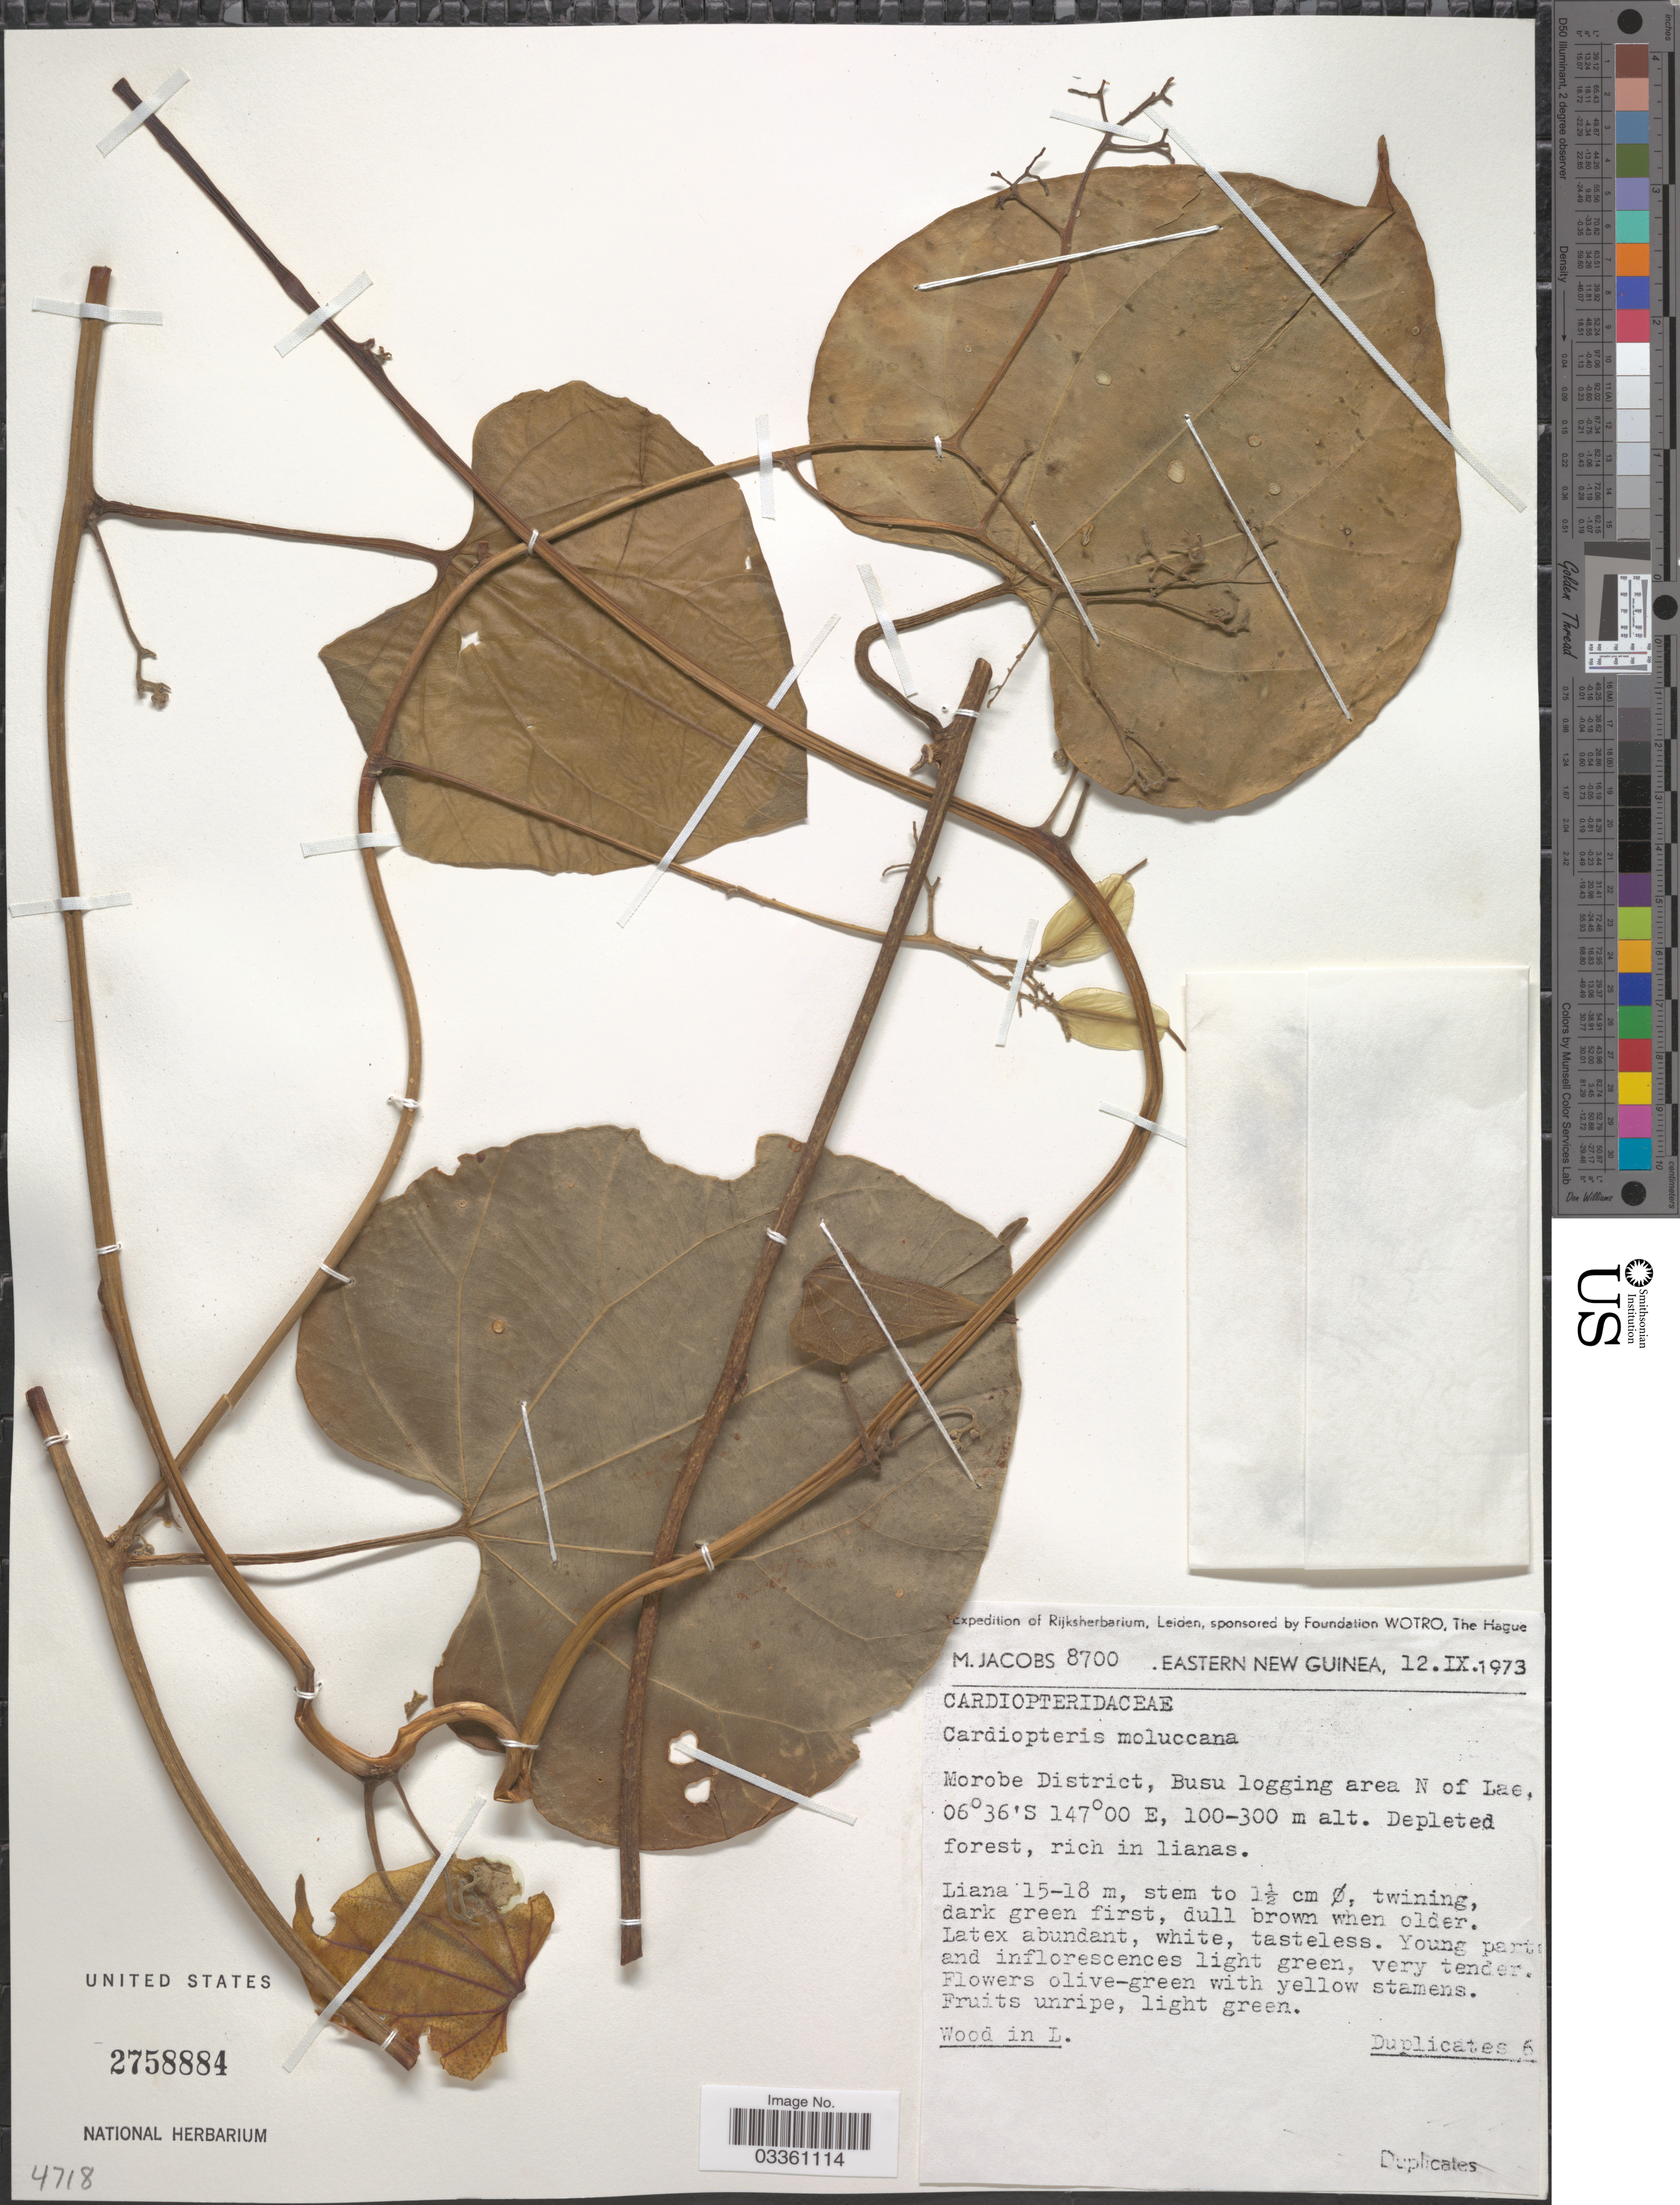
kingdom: Plantae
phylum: Tracheophyta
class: Magnoliopsida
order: Cardiopteridales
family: Cardiopteridaceae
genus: Cardiopteris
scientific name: Cardiopteris moluccana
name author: Blume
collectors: M. Jacobs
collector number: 8700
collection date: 1973-09-12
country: Papua New Guinea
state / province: Morobe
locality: Eastern New Guinea. Morobe District, Busu logging area N of Lae.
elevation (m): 100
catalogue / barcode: US 2758884